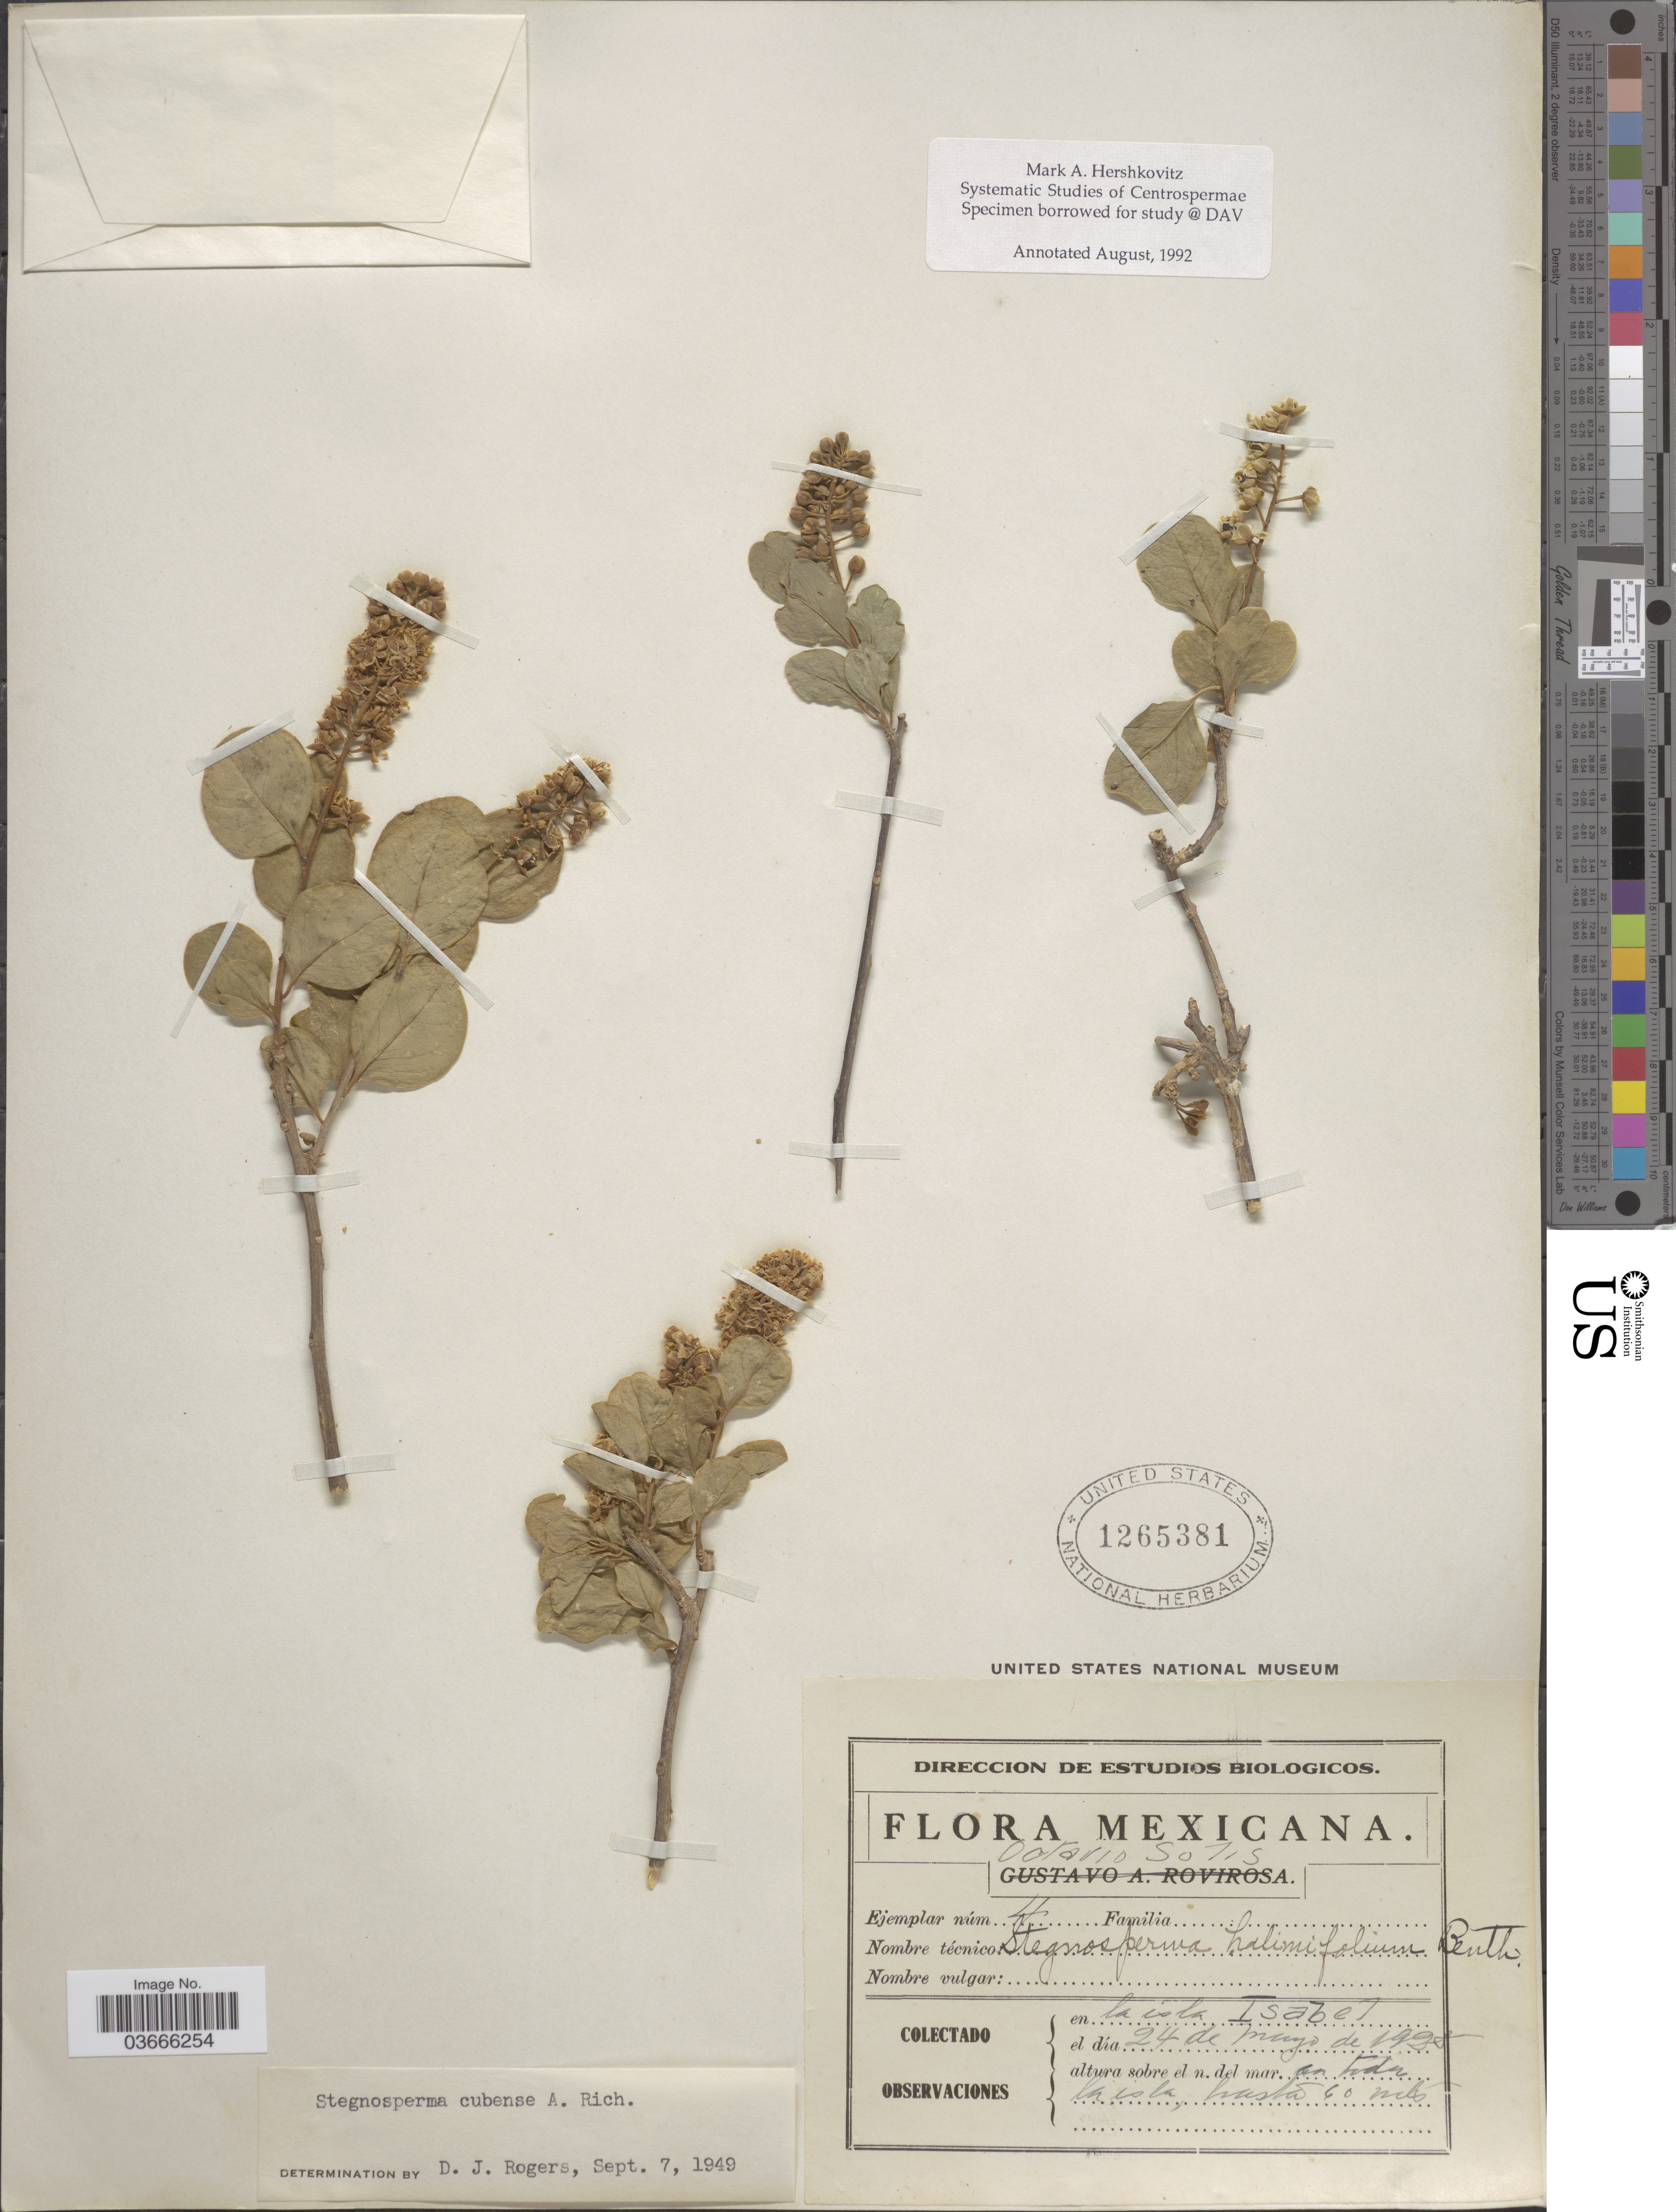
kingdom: Plantae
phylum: Tracheophyta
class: Magnoliopsida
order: Caryophyllales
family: Stegnospermataceae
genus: Stegnosperma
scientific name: Stegnosperma halimifolium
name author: Benth.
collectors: O. Solis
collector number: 4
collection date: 1995-05-24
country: Mexico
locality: En la isla Isabel.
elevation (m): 60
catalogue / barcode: US 1265381